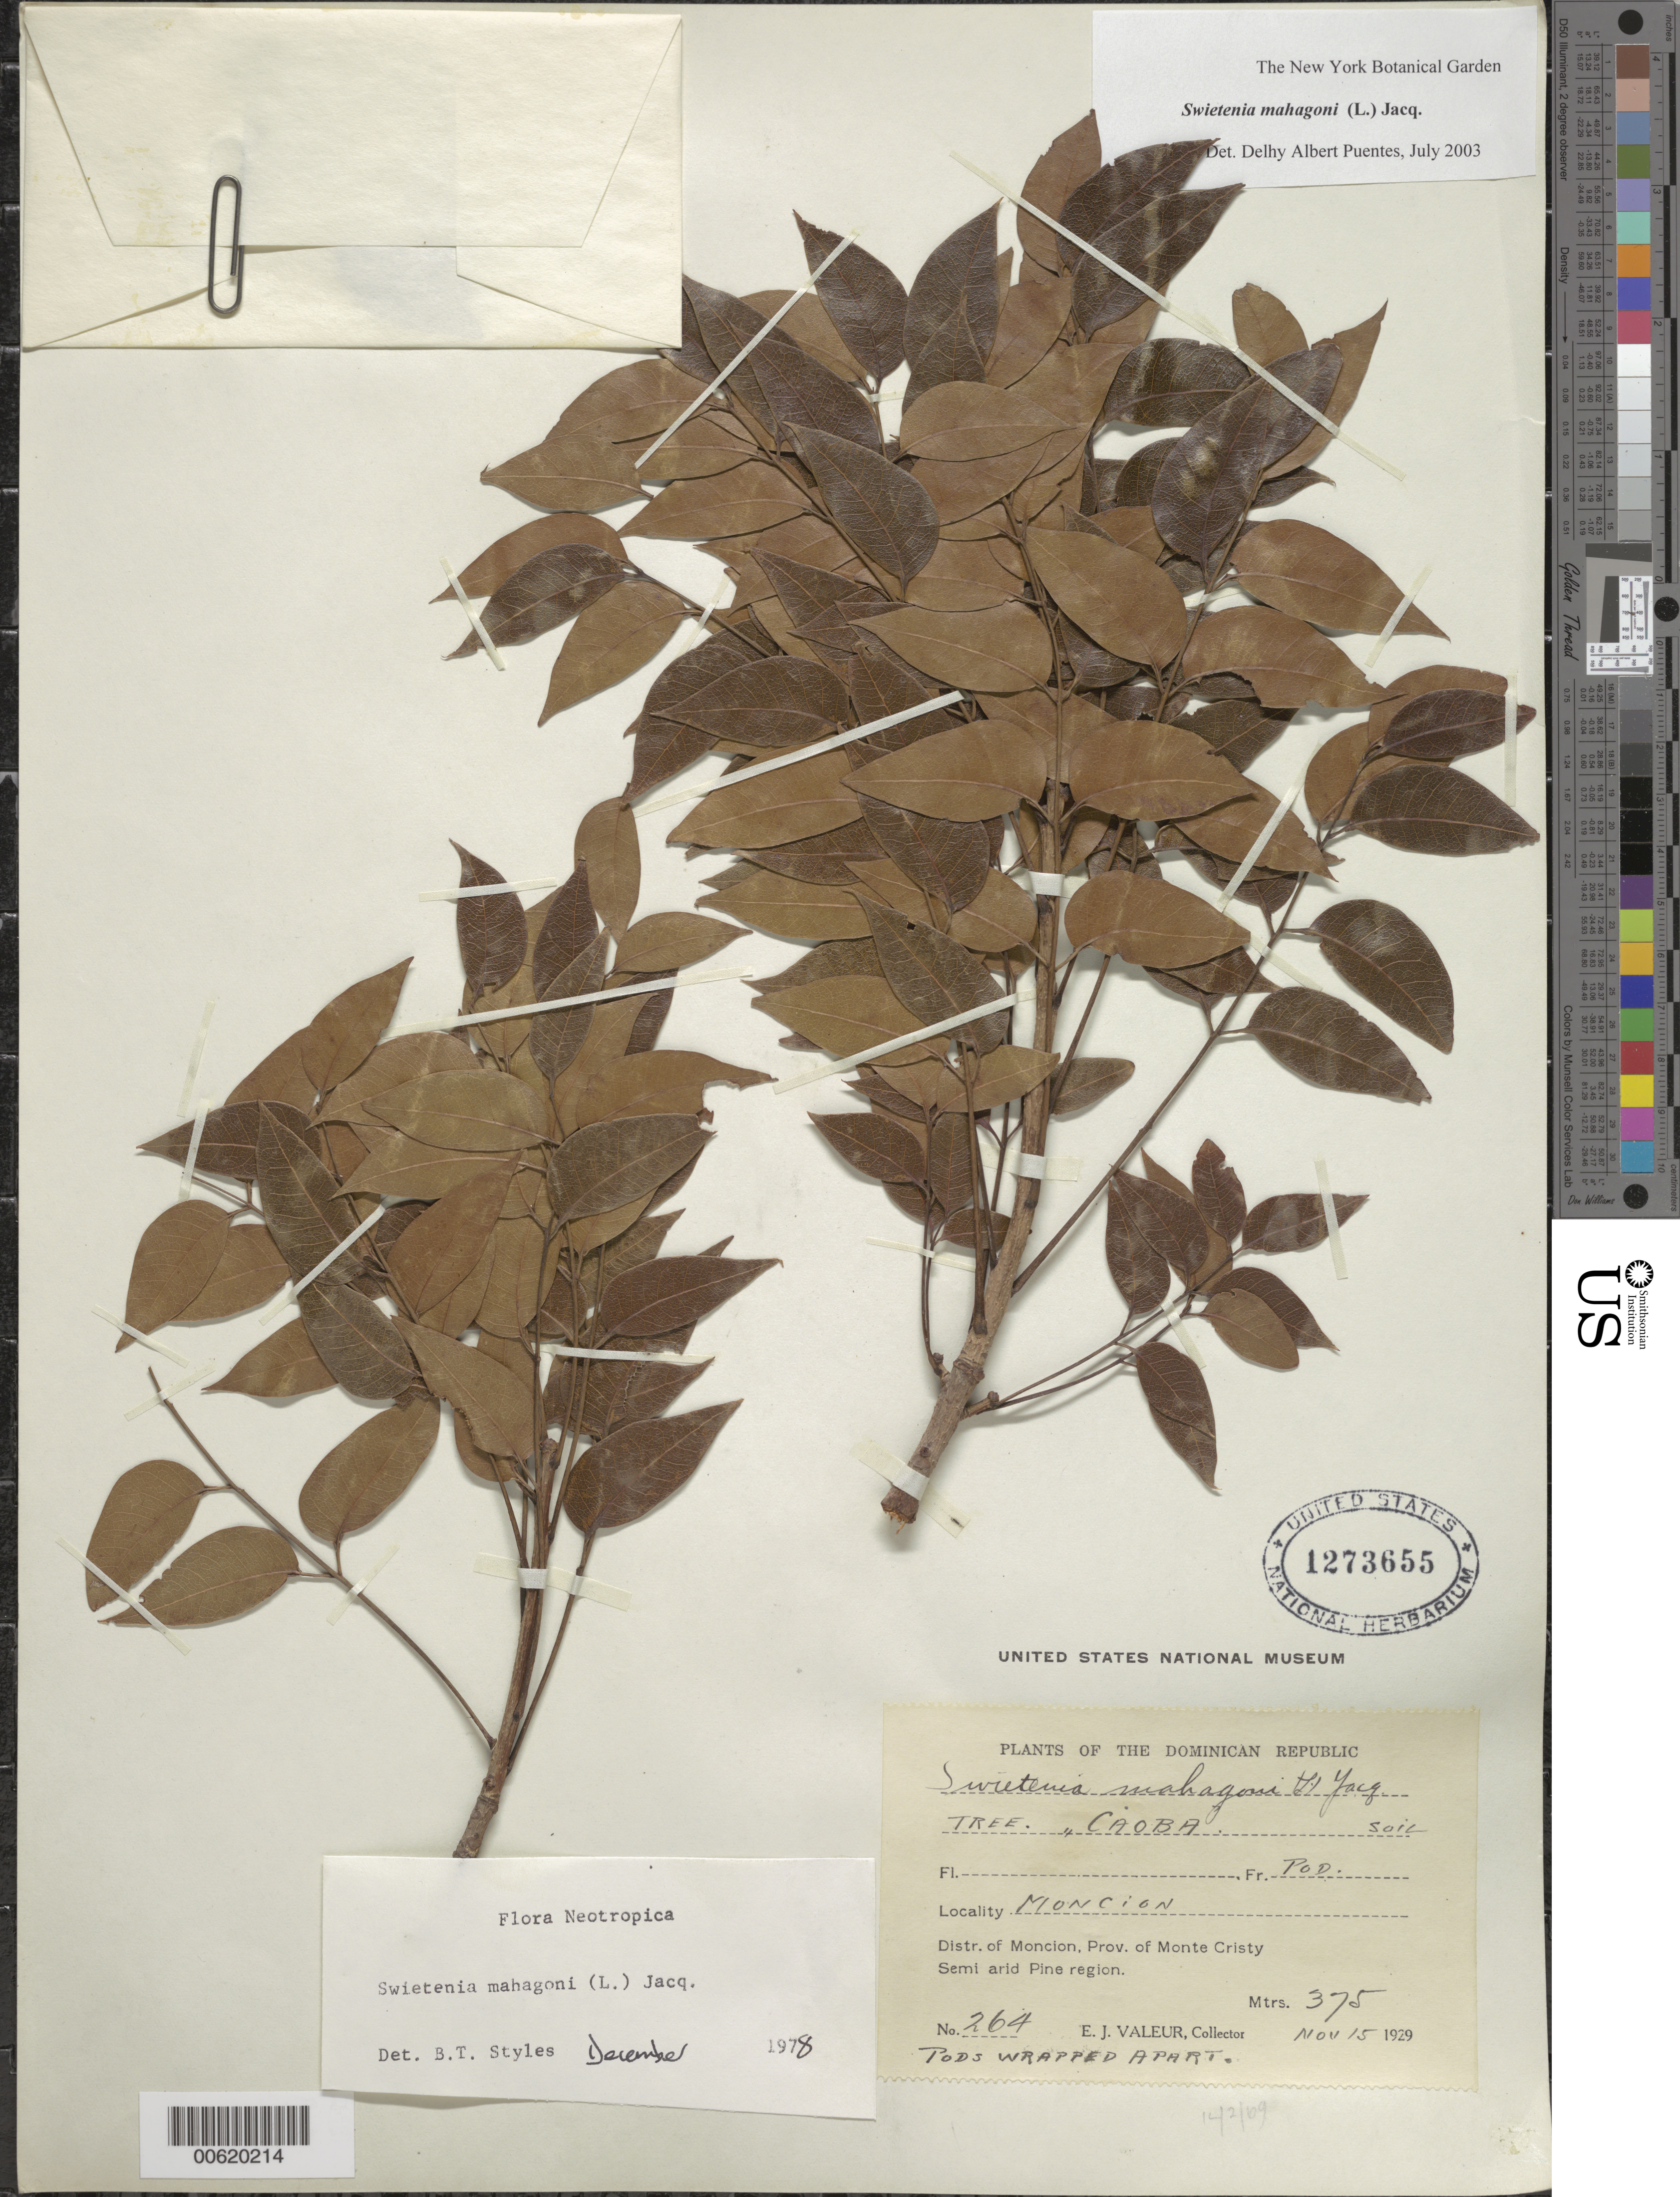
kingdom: Plantae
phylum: Tracheophyta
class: Magnoliopsida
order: Sapindales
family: Meliaceae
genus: Swietenia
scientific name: Swietenia mahagoni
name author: (L.) Jacq.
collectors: E. Valeur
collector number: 264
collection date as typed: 15 Nov 1929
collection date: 1929-11-15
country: Dominican Republic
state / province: Monte Cristi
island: Hispaniola Island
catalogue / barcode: US 1273655